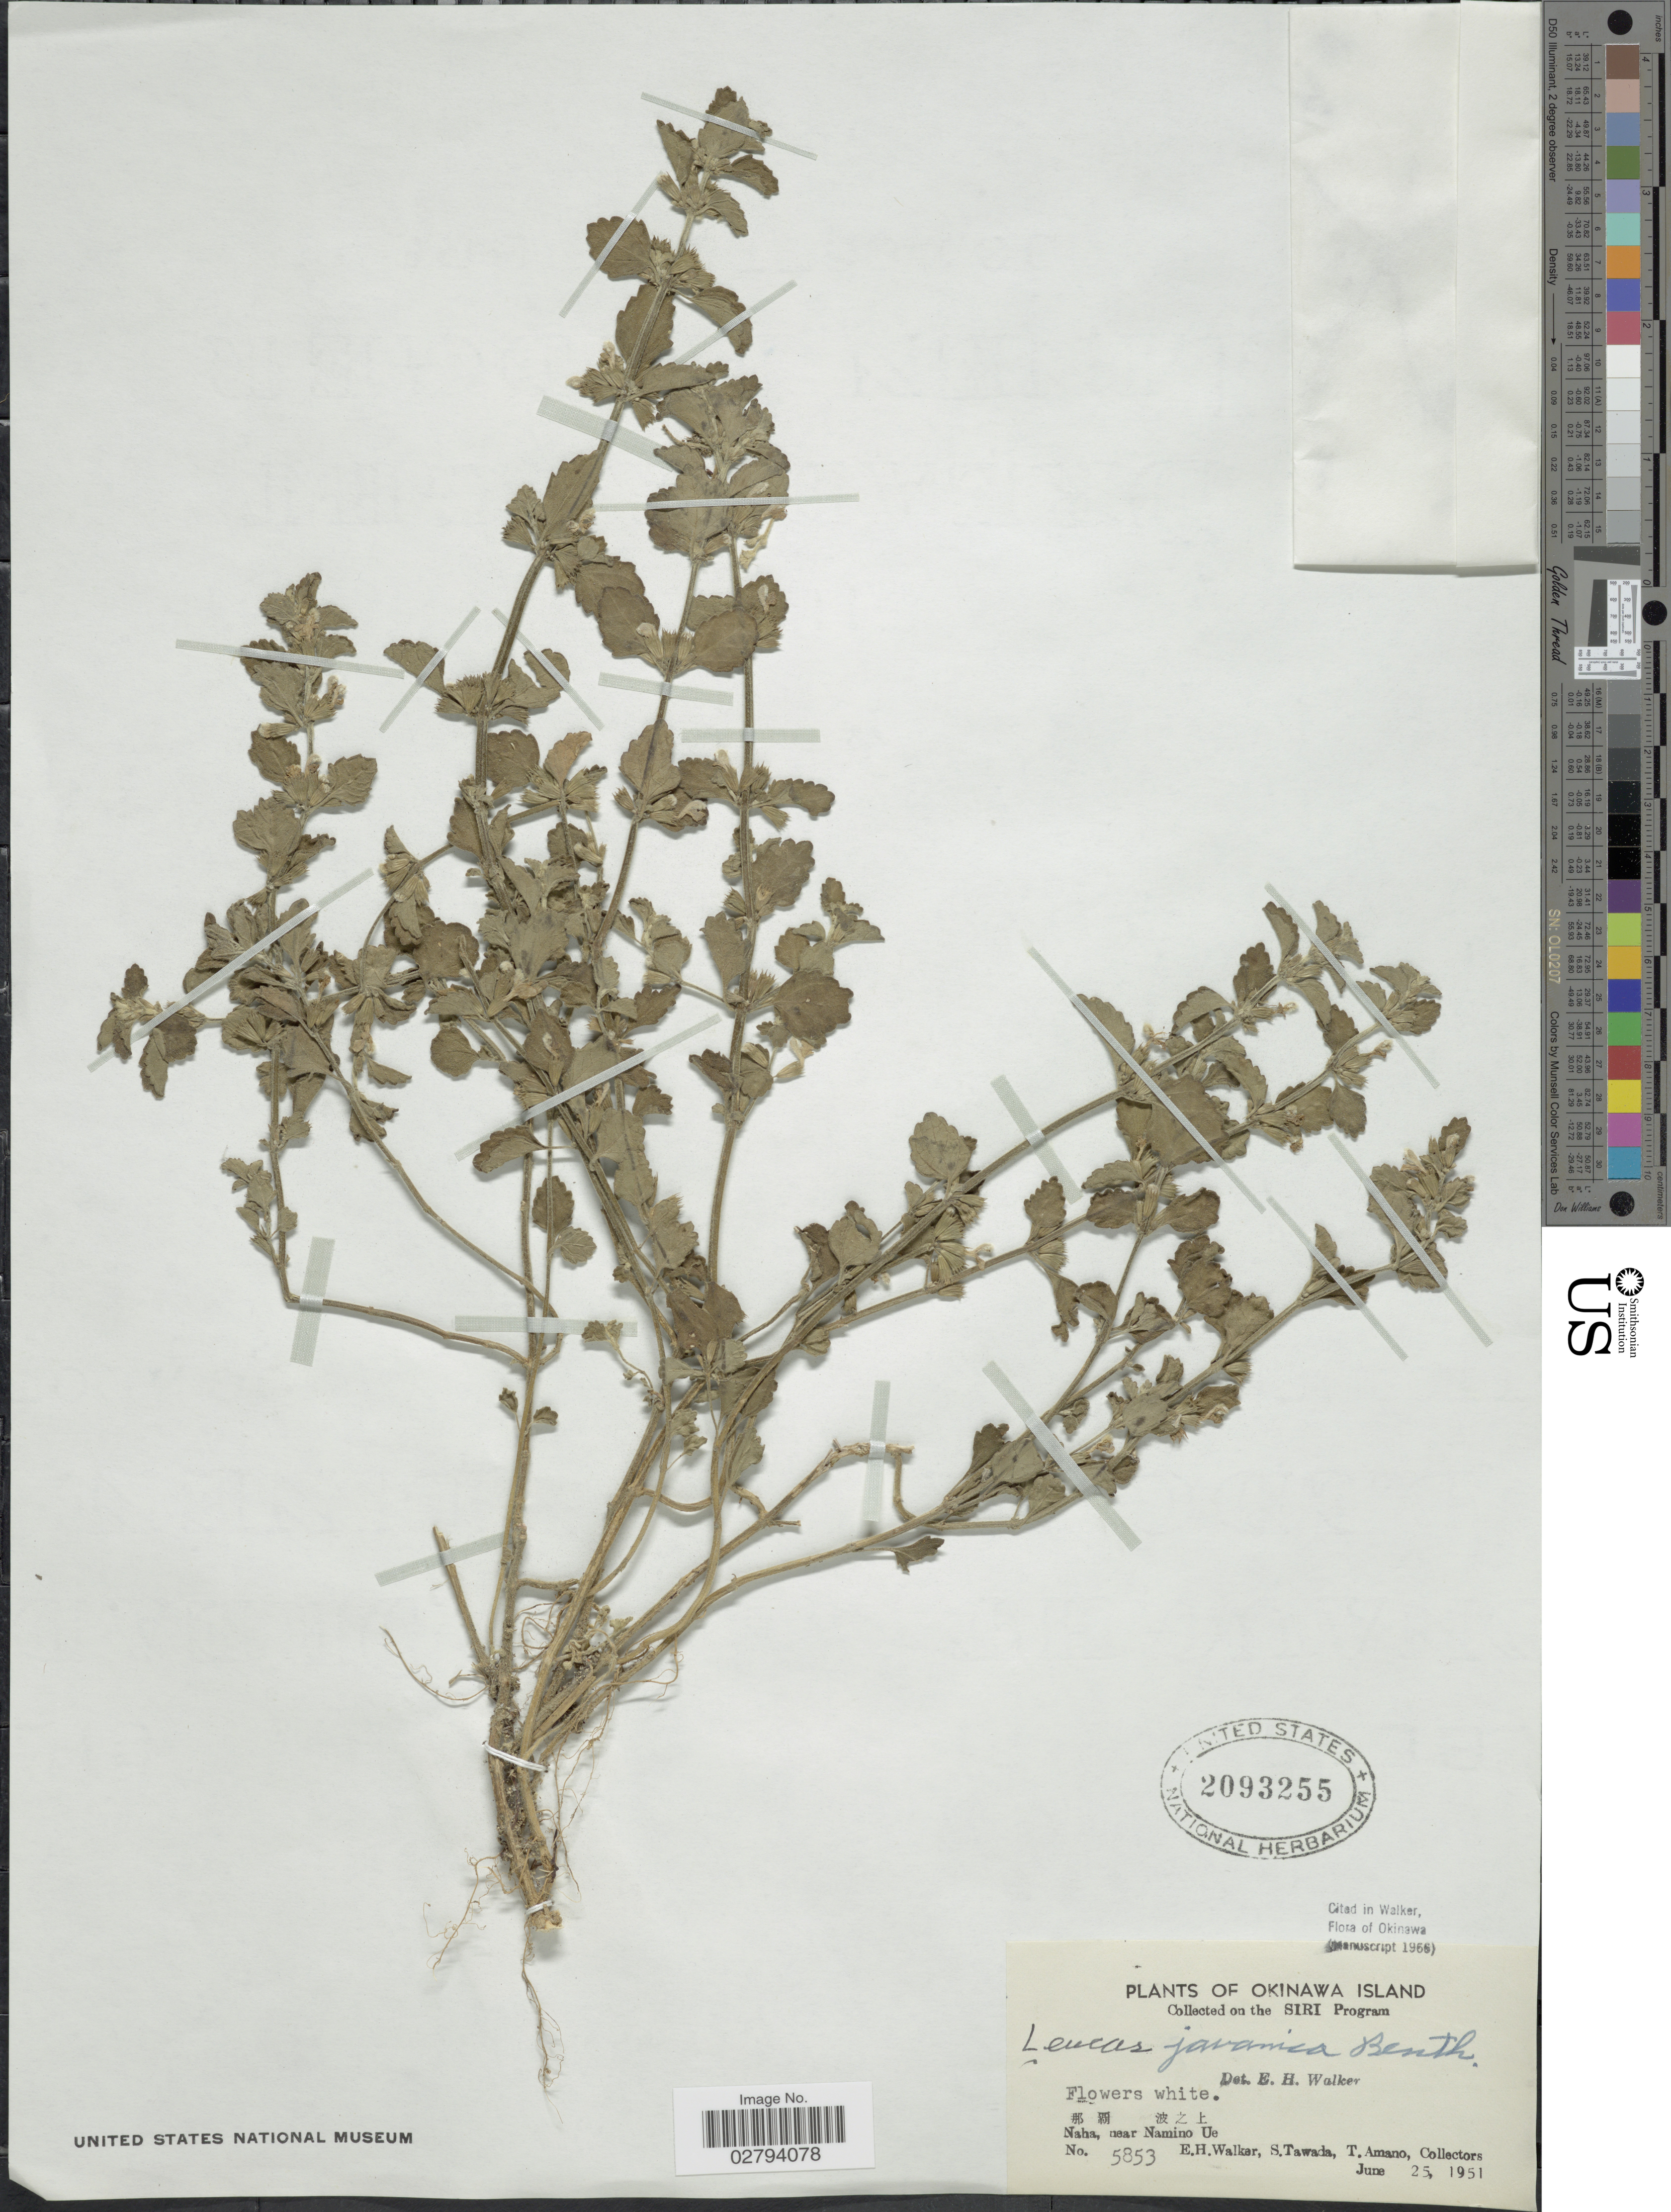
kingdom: Plantae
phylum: Tracheophyta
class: Magnoliopsida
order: Lamiales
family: Lamiaceae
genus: Leucas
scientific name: Leucas javanica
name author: Benth.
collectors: E. H. Walker, S. Tawada & T. Amano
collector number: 5853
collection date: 1951-06-25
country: Japan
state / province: Okinawa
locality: Okinawa Island, Naha, near Namino Ue.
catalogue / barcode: US 2093255